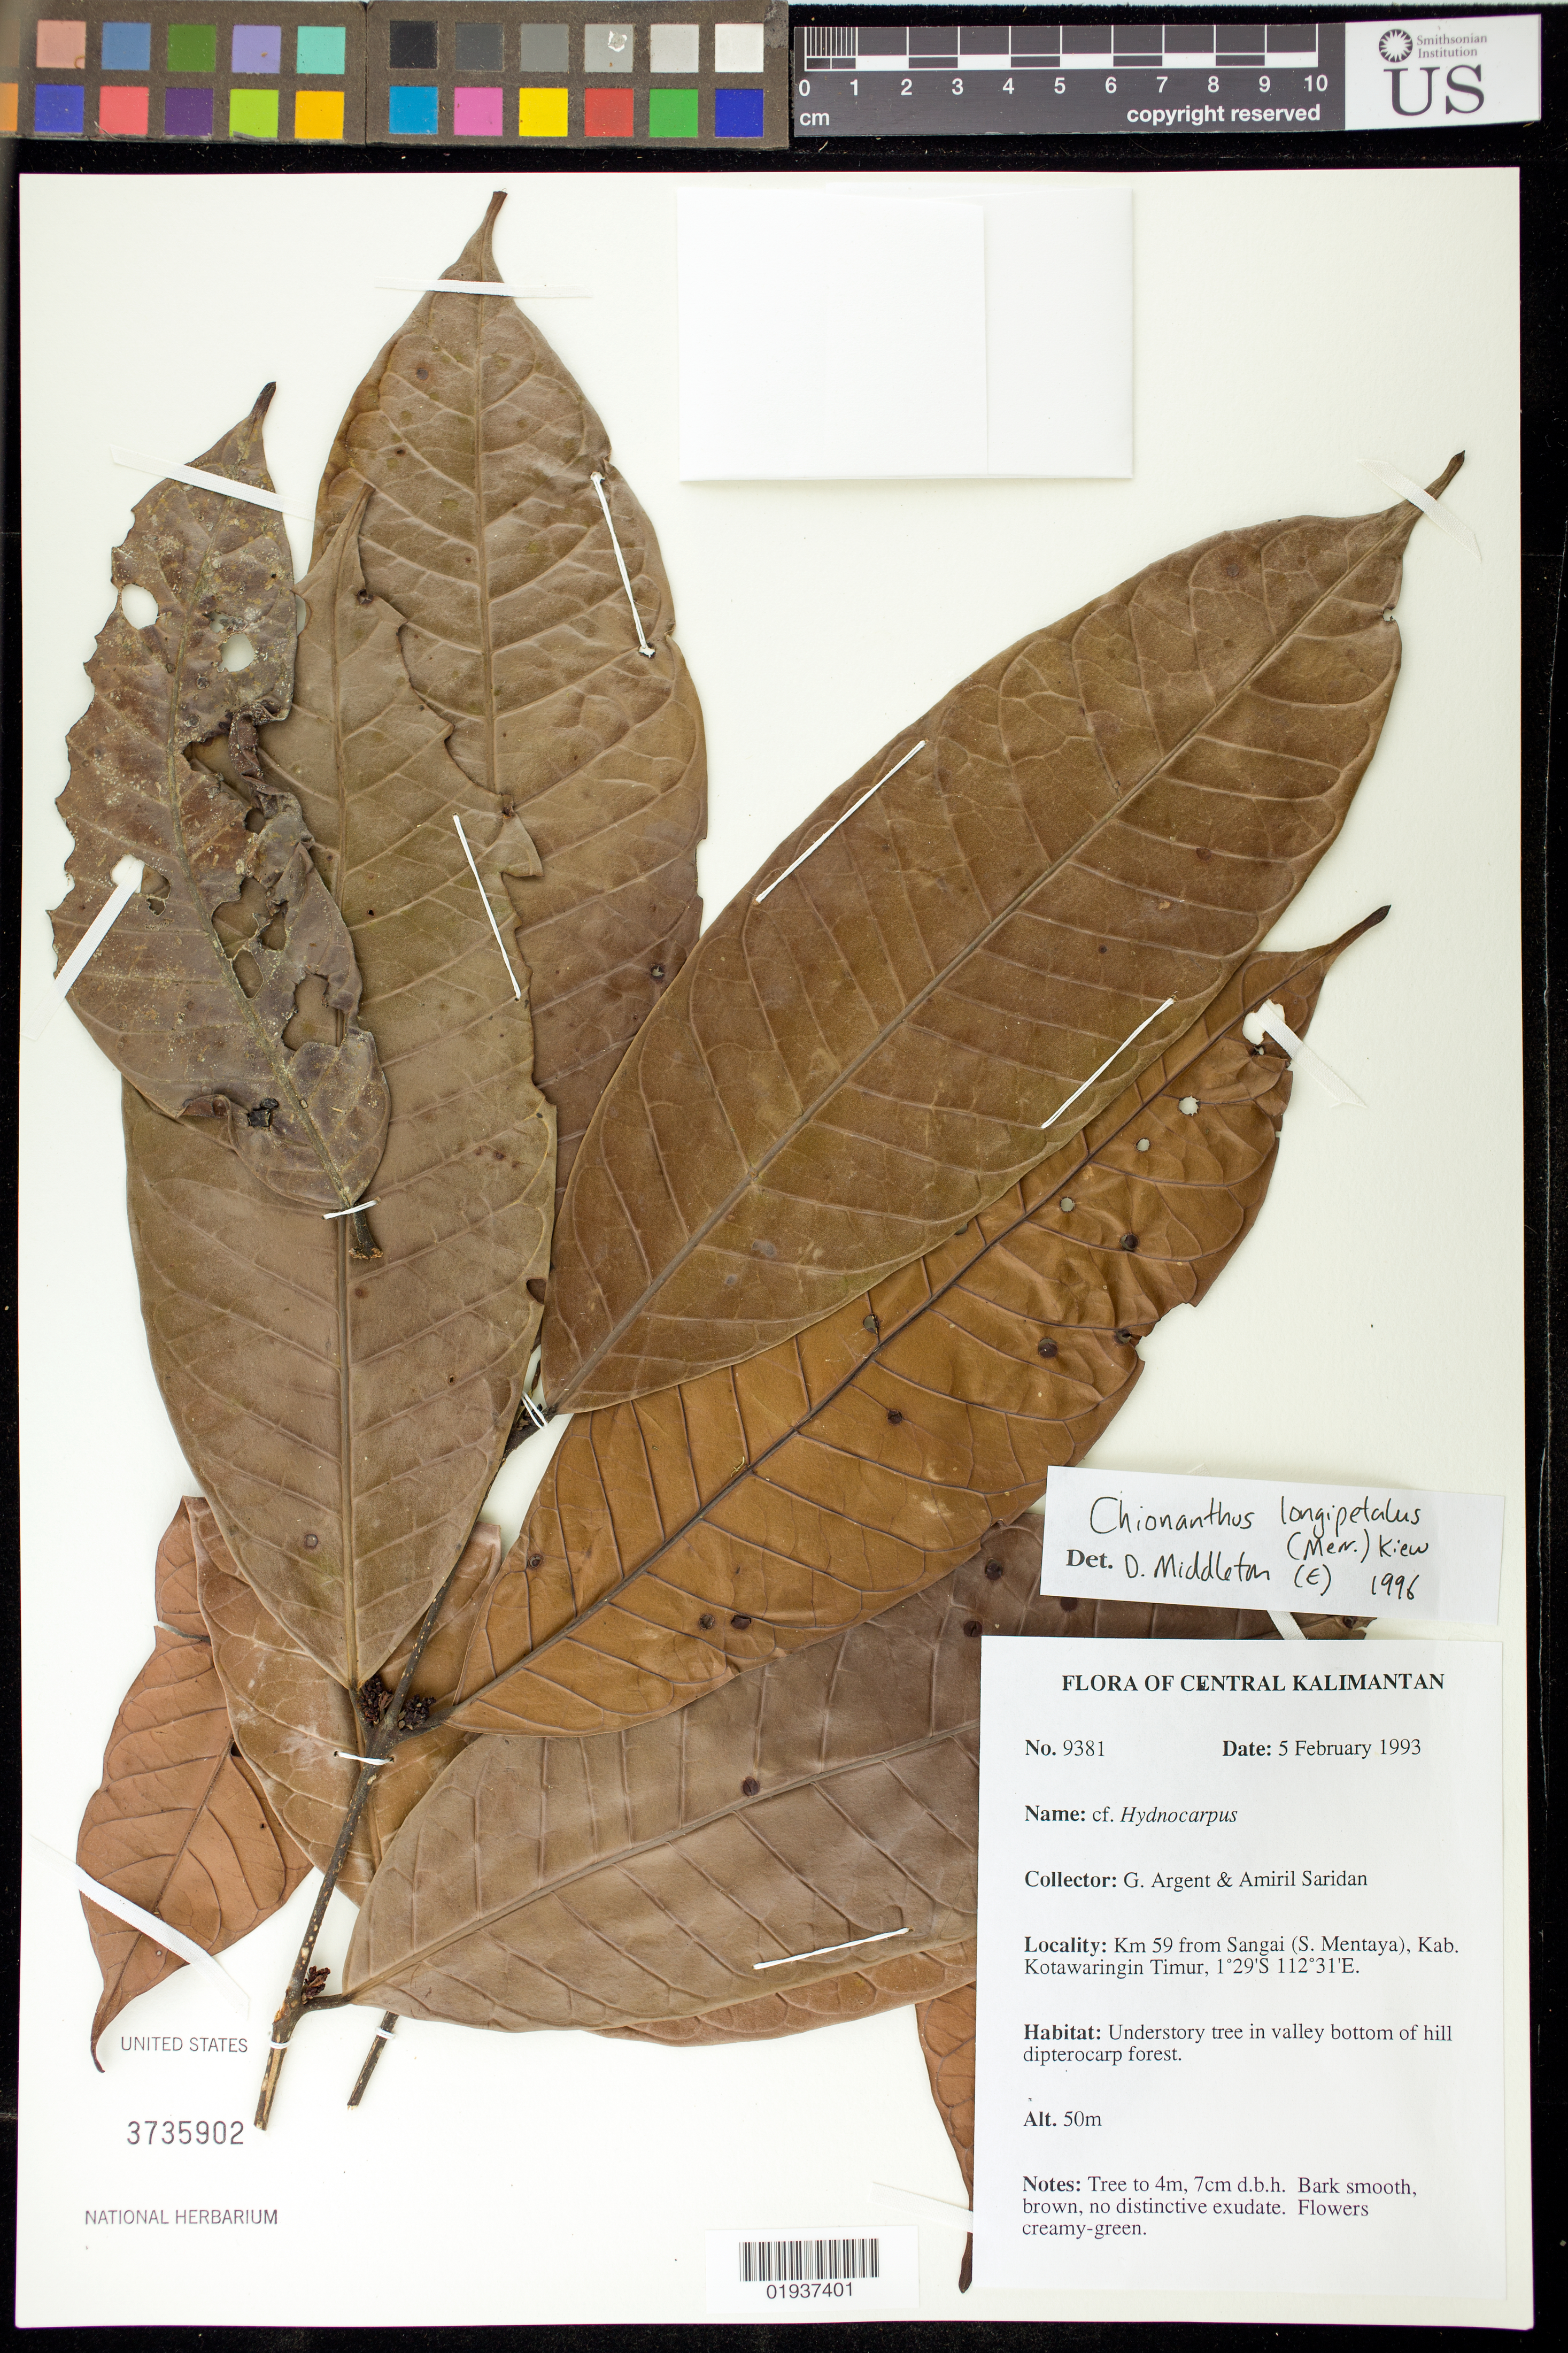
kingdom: Plantae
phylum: Tracheophyta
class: Magnoliopsida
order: Lamiales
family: Oleaceae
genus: Chionanthus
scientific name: Chionanthus longipetalus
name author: (Merr.) Kiew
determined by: Middleton, D. J.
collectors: G. Argent & A. Saridan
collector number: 9381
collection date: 1993-02-05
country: Indonesia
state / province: Kalimantan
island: Borneo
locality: Km 59 from Sangai (S. Mentaya), Kab. Kotawaringin Timur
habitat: Valley bottom of hill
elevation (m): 50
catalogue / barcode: US 3735902